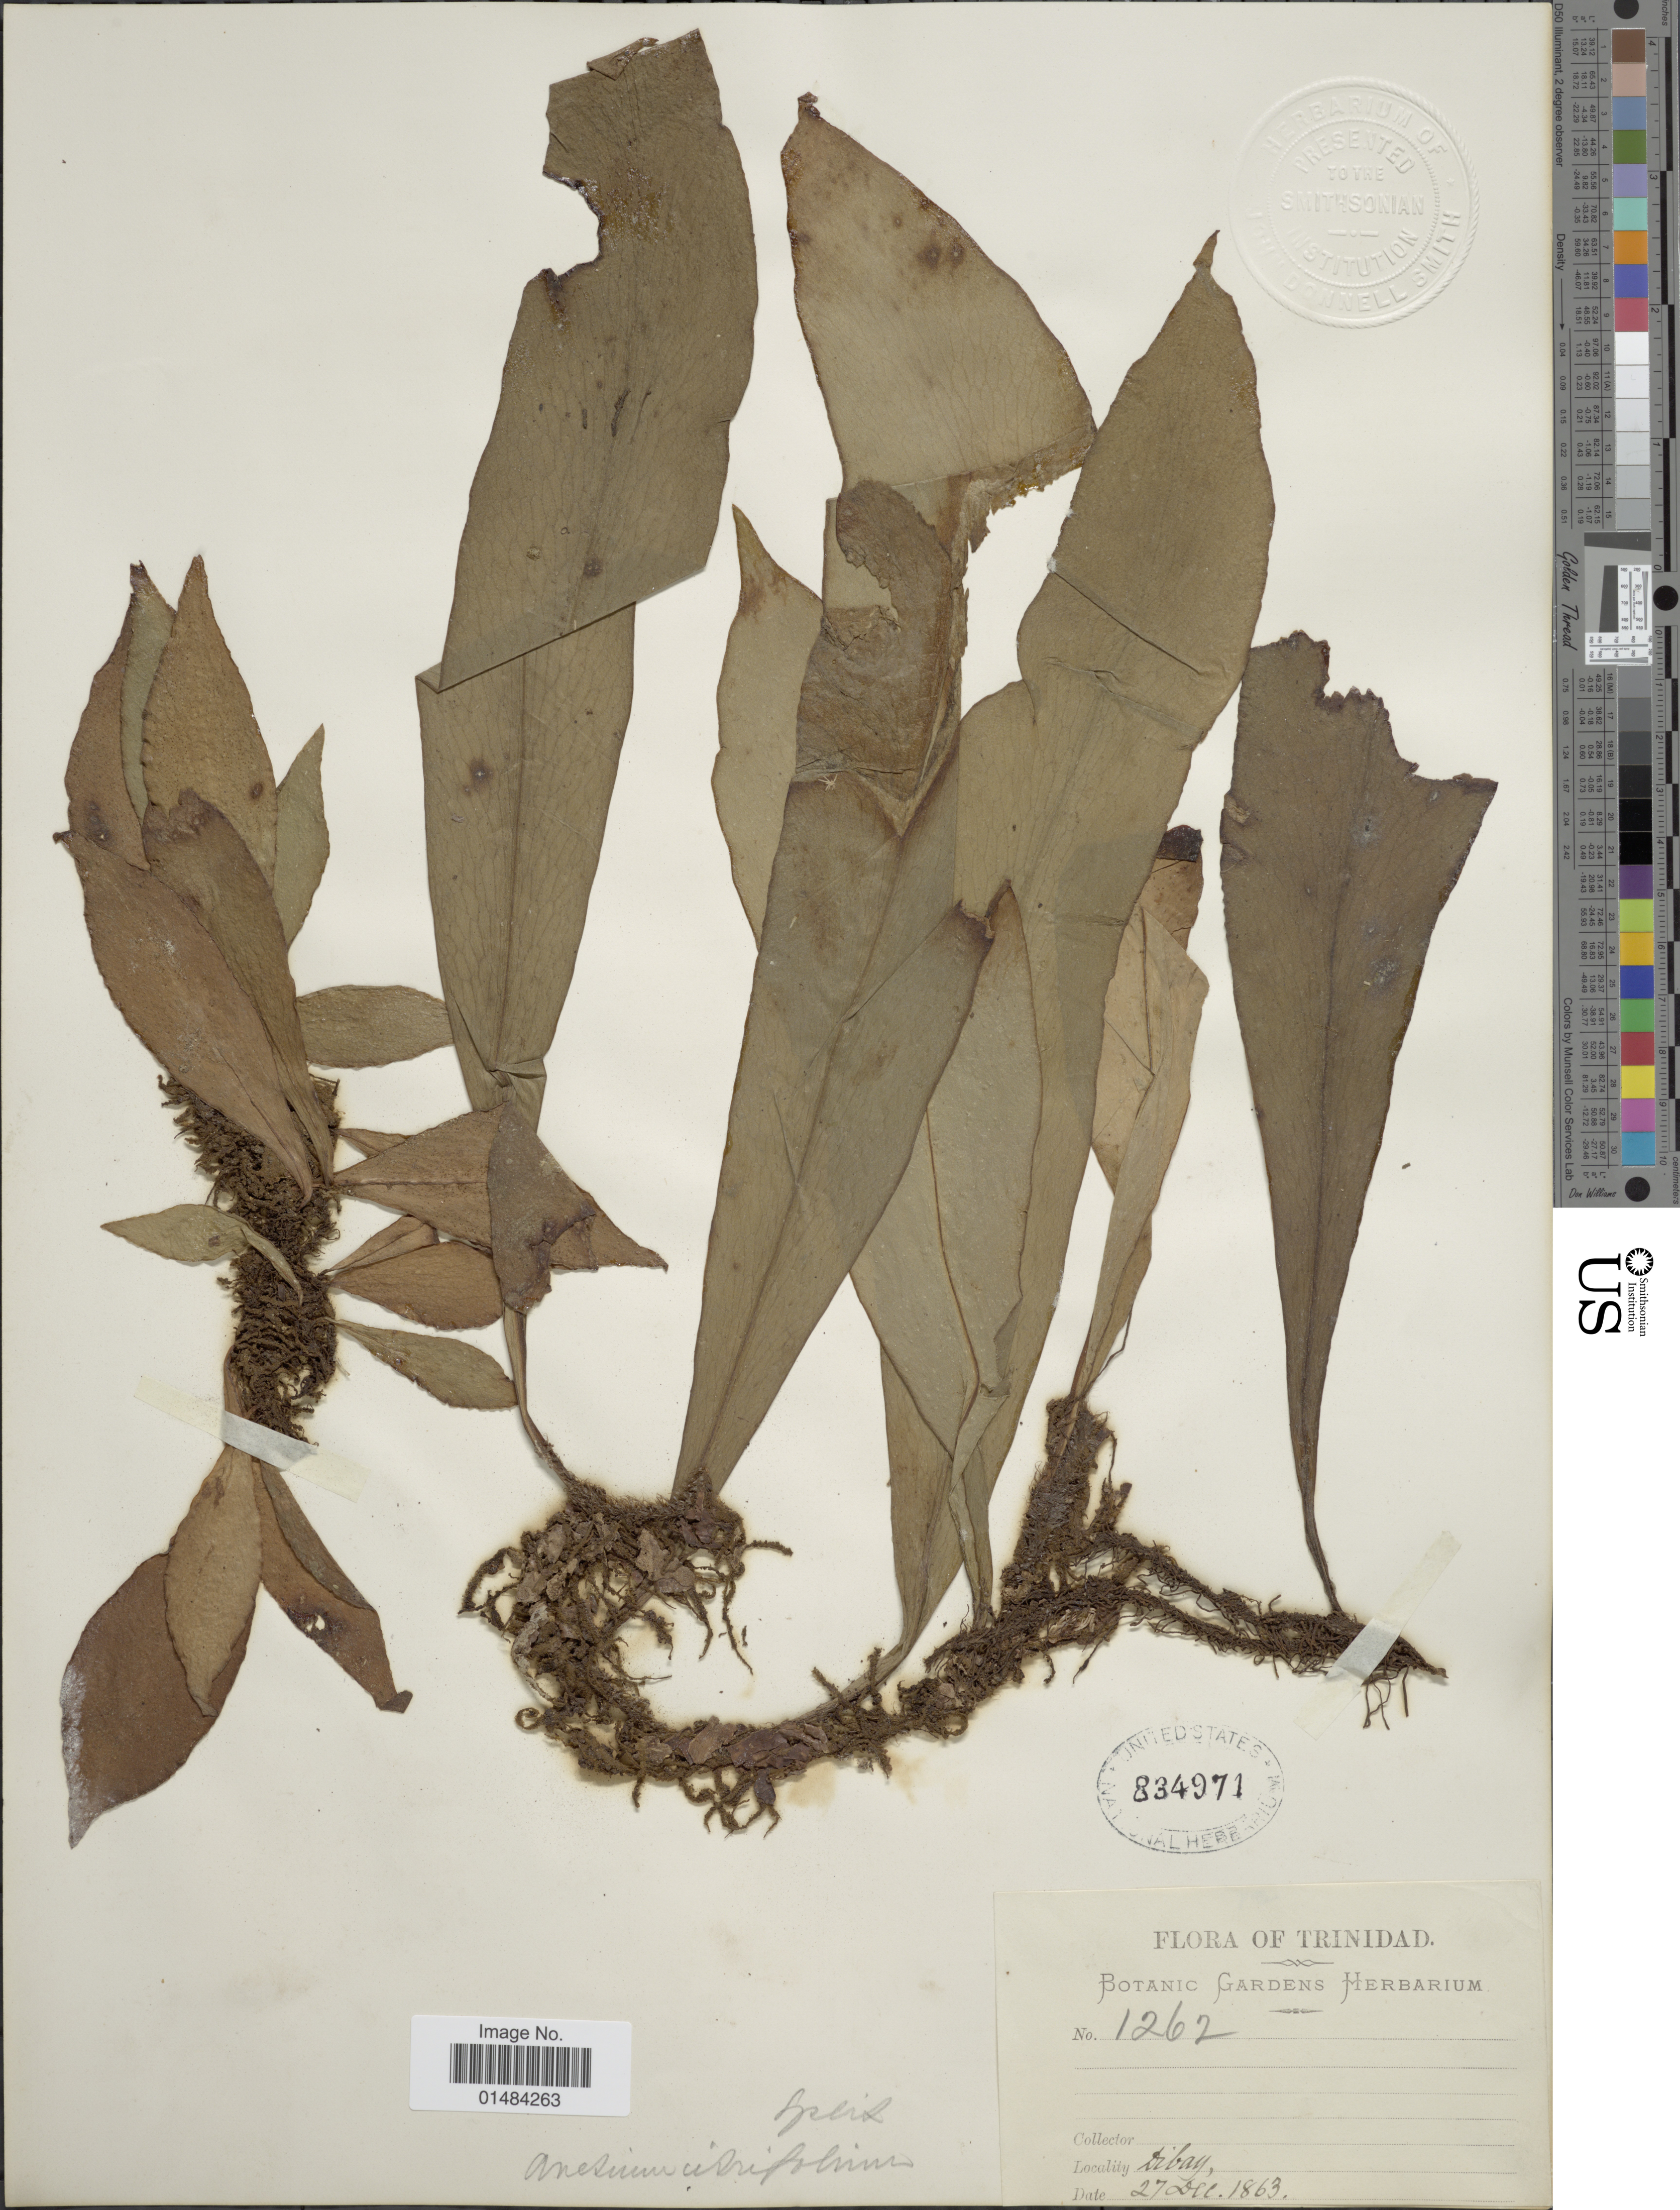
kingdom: Plantae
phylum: Tracheophyta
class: Polypodiopsida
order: Polypodiales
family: Pteridaceae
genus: Anetium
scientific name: Anetium citrifolium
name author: (L.) Splitg.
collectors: ex herb. Bot. Gard.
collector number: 1262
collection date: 1863-12-27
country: Trinidad and Tobago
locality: Trinidad, Dibay. [interpreted]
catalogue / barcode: US 834971